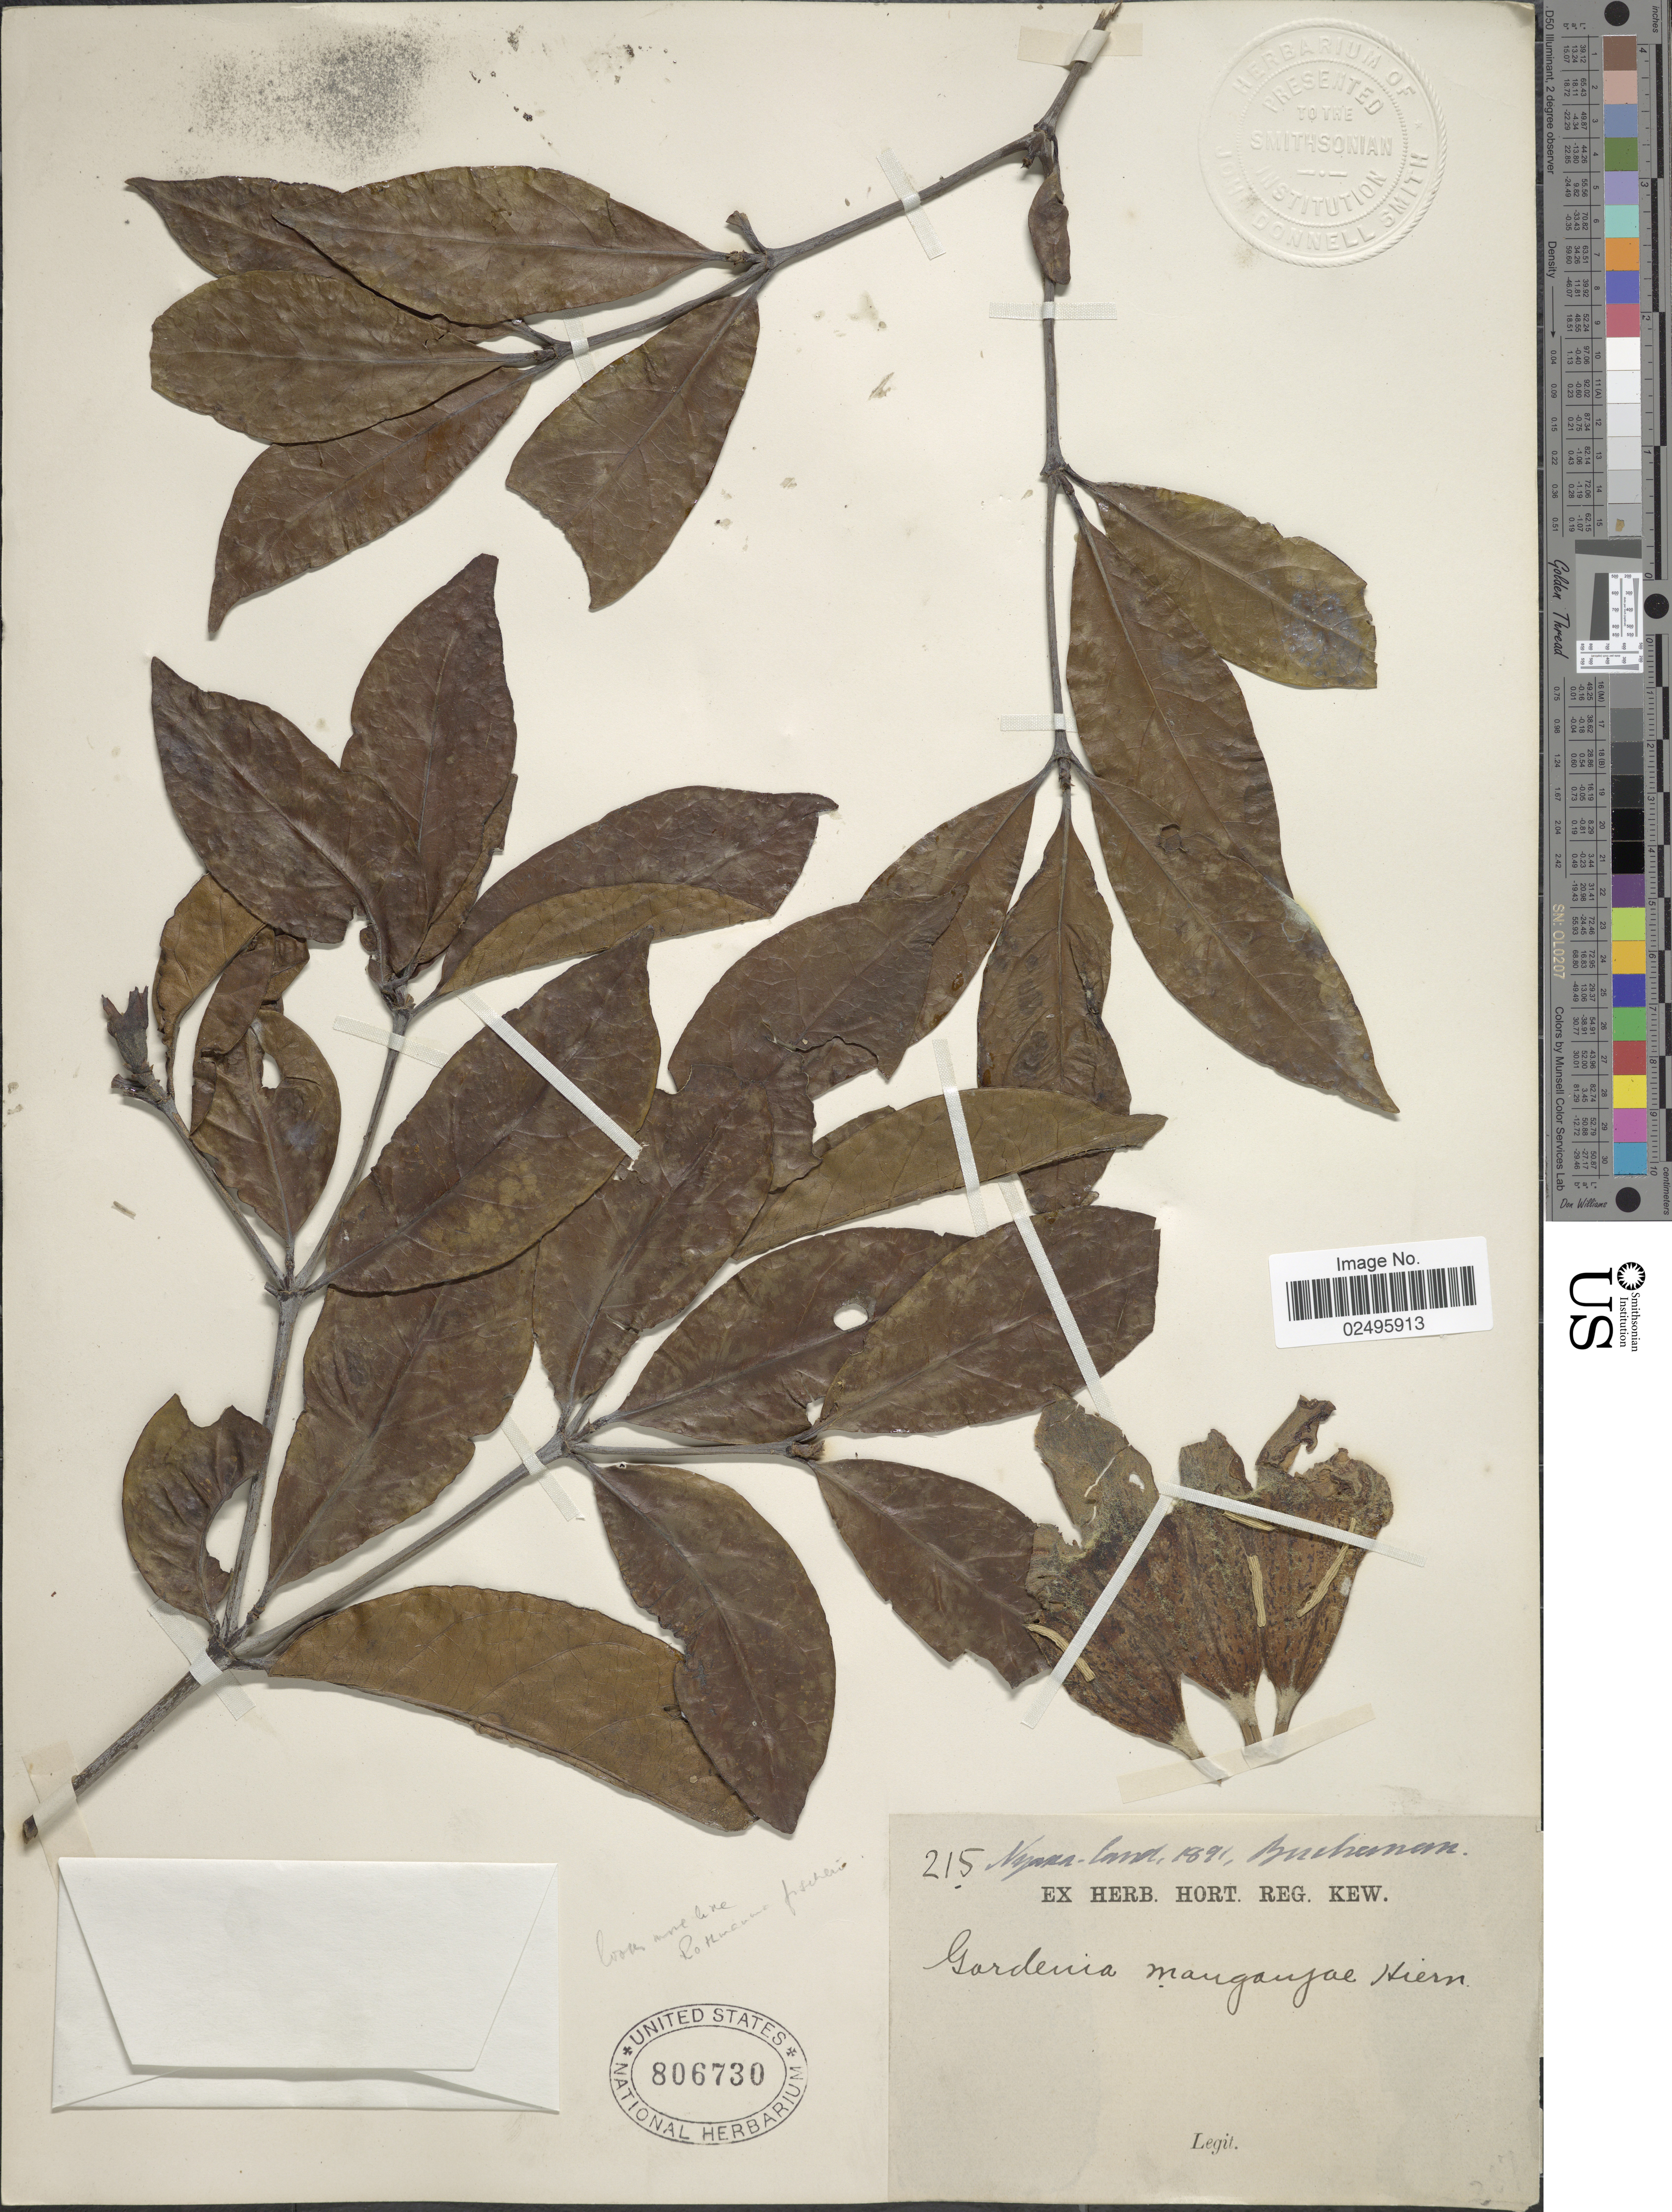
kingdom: Plantae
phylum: Tracheophyta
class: Magnoliopsida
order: Gentianales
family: Rubiaceae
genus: Rothmannia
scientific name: Rothmannia fischeri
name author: (K. Schum.) Bullock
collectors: -. Buchanan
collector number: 215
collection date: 1891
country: Malawi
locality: Nyassa-land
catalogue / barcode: US 806730